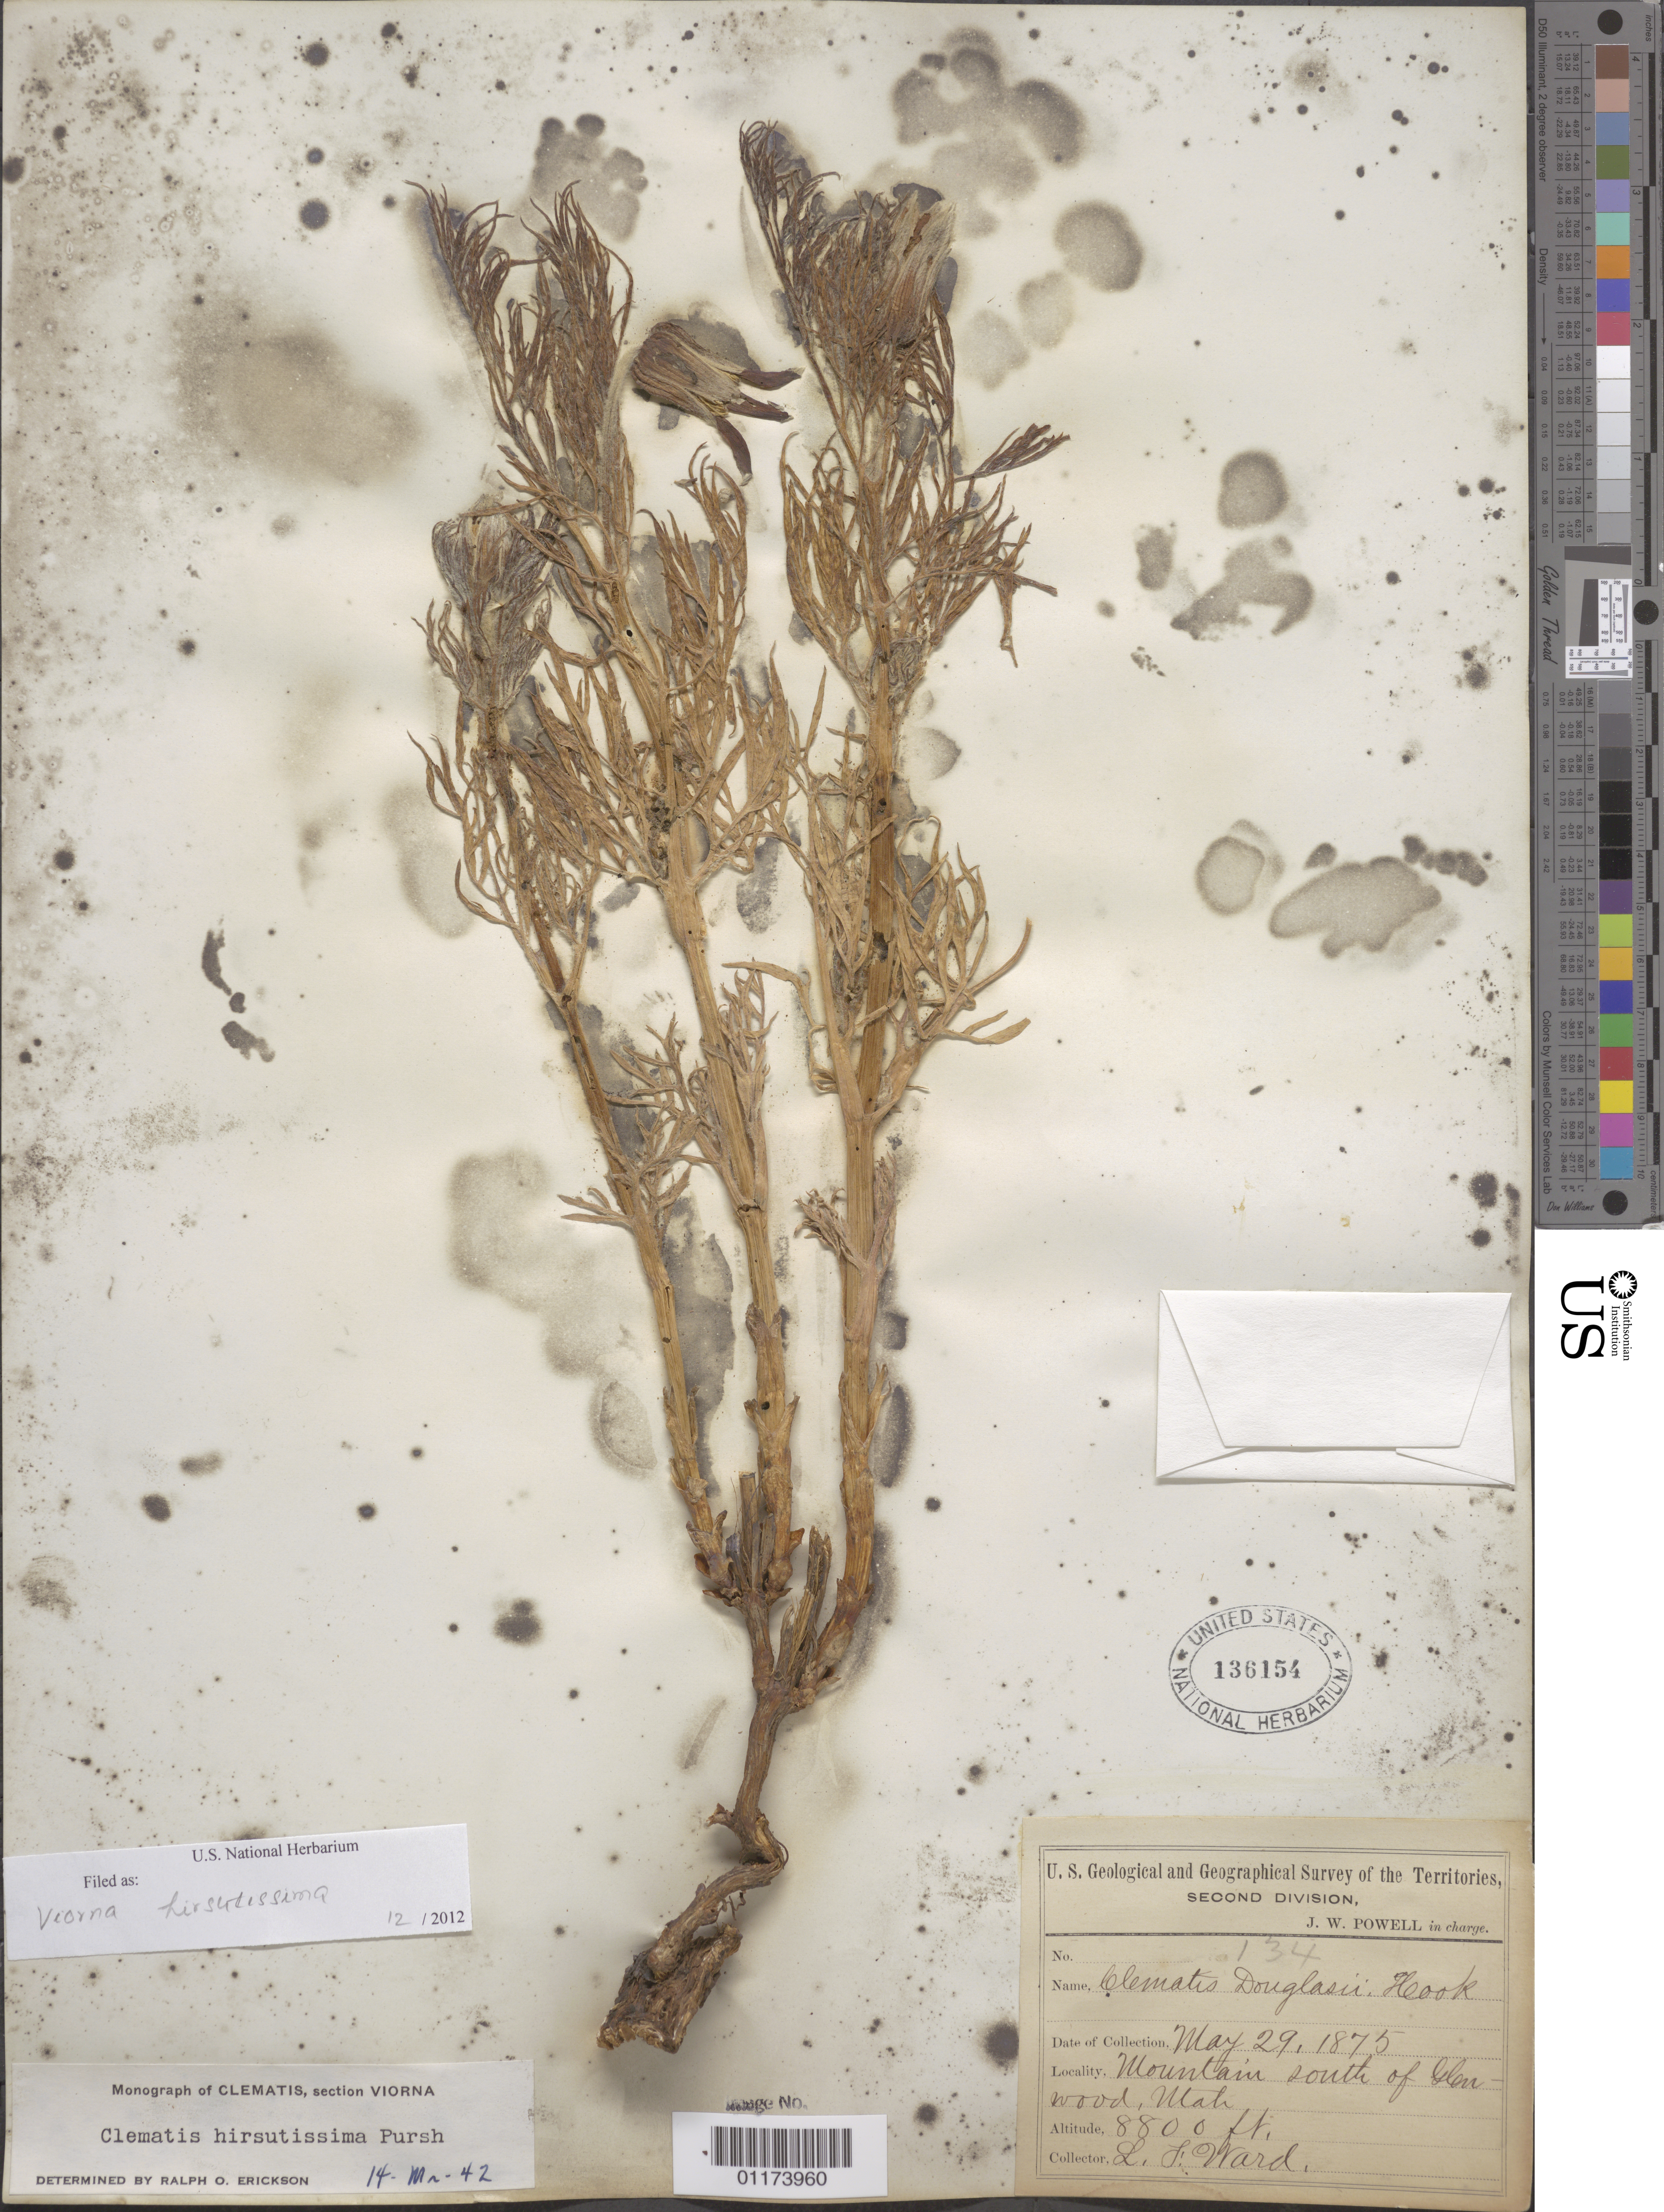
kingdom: Plantae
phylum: Tracheophyta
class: Magnoliopsida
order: Ranunculales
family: Ranunculaceae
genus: Clematis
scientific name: Clematis hirsutissima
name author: Prush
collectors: L. F. Ward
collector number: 134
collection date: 1875-05-29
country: United States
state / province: Utah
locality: Mountains south of Glenwood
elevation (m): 2134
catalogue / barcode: US 136154